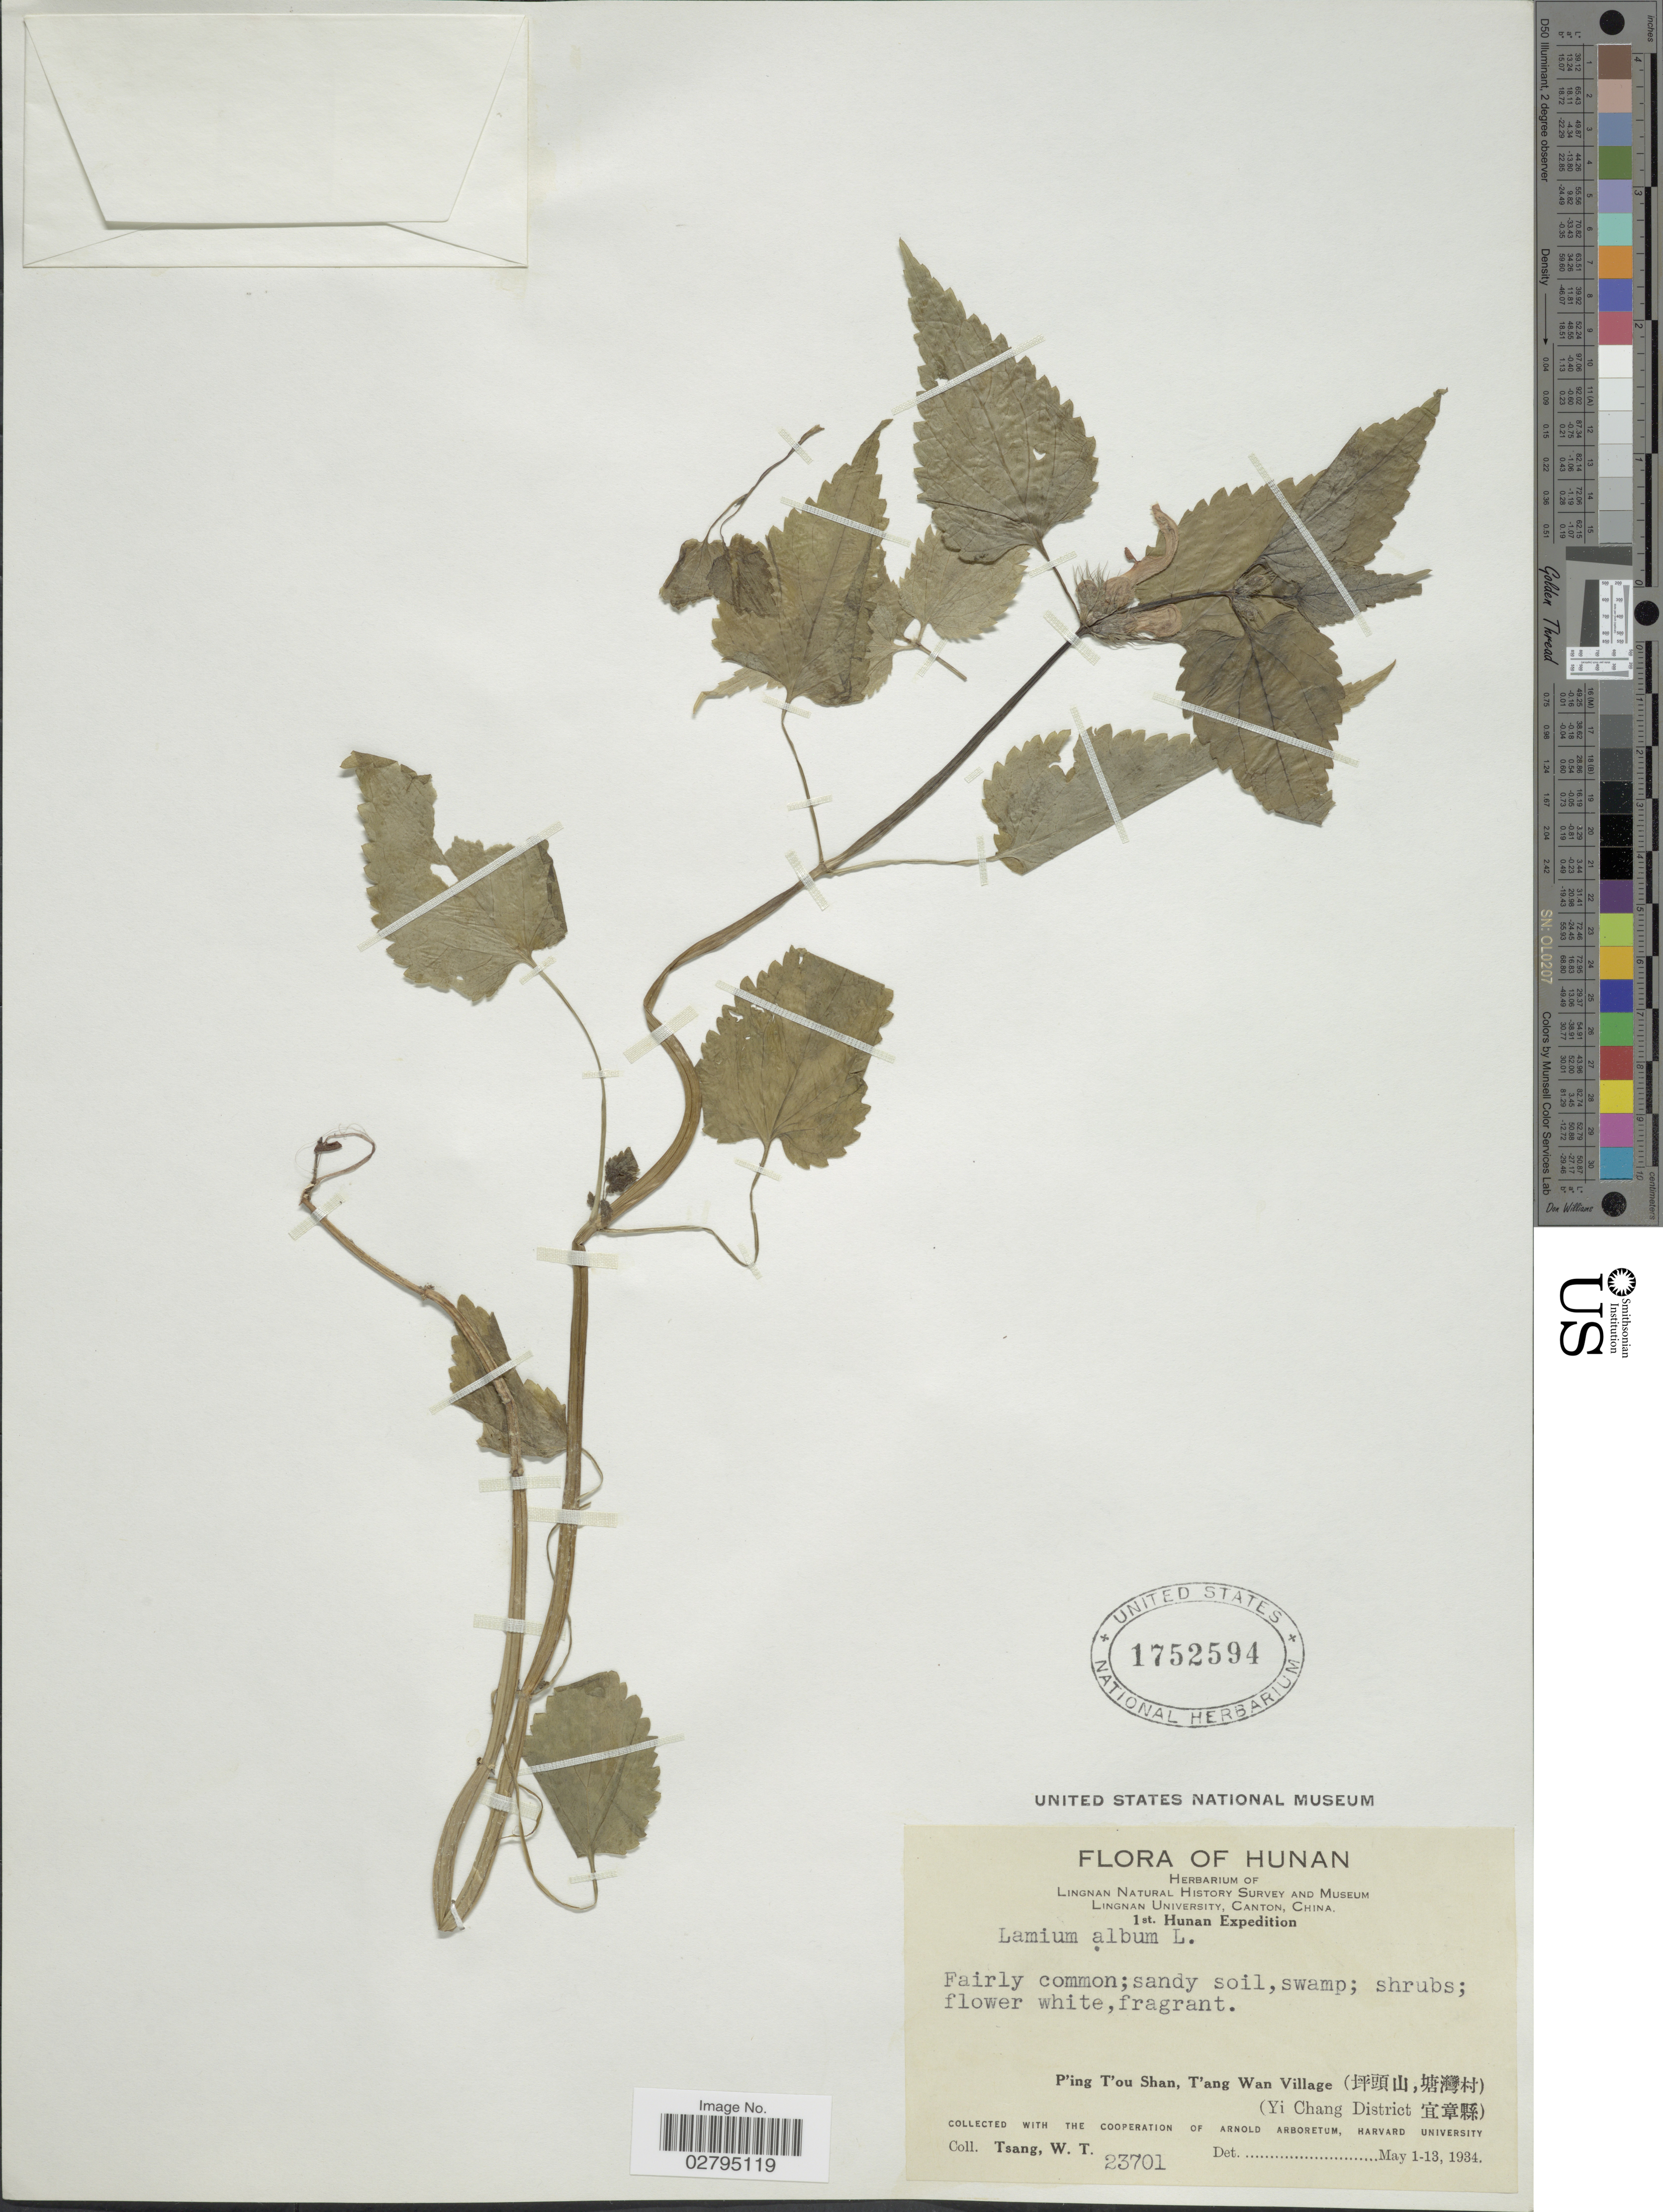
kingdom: Plantae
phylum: Tracheophyta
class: Magnoliopsida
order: Lamiales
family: Lamiaceae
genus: Lamium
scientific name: Lamium album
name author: L.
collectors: W. T. Tsang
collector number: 23701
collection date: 1934-05-01/1934-05-13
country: China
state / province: Hunan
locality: P'ing T'ou Shan, T'ang Wan Village. (Yi Chang District).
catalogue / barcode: US 1752594